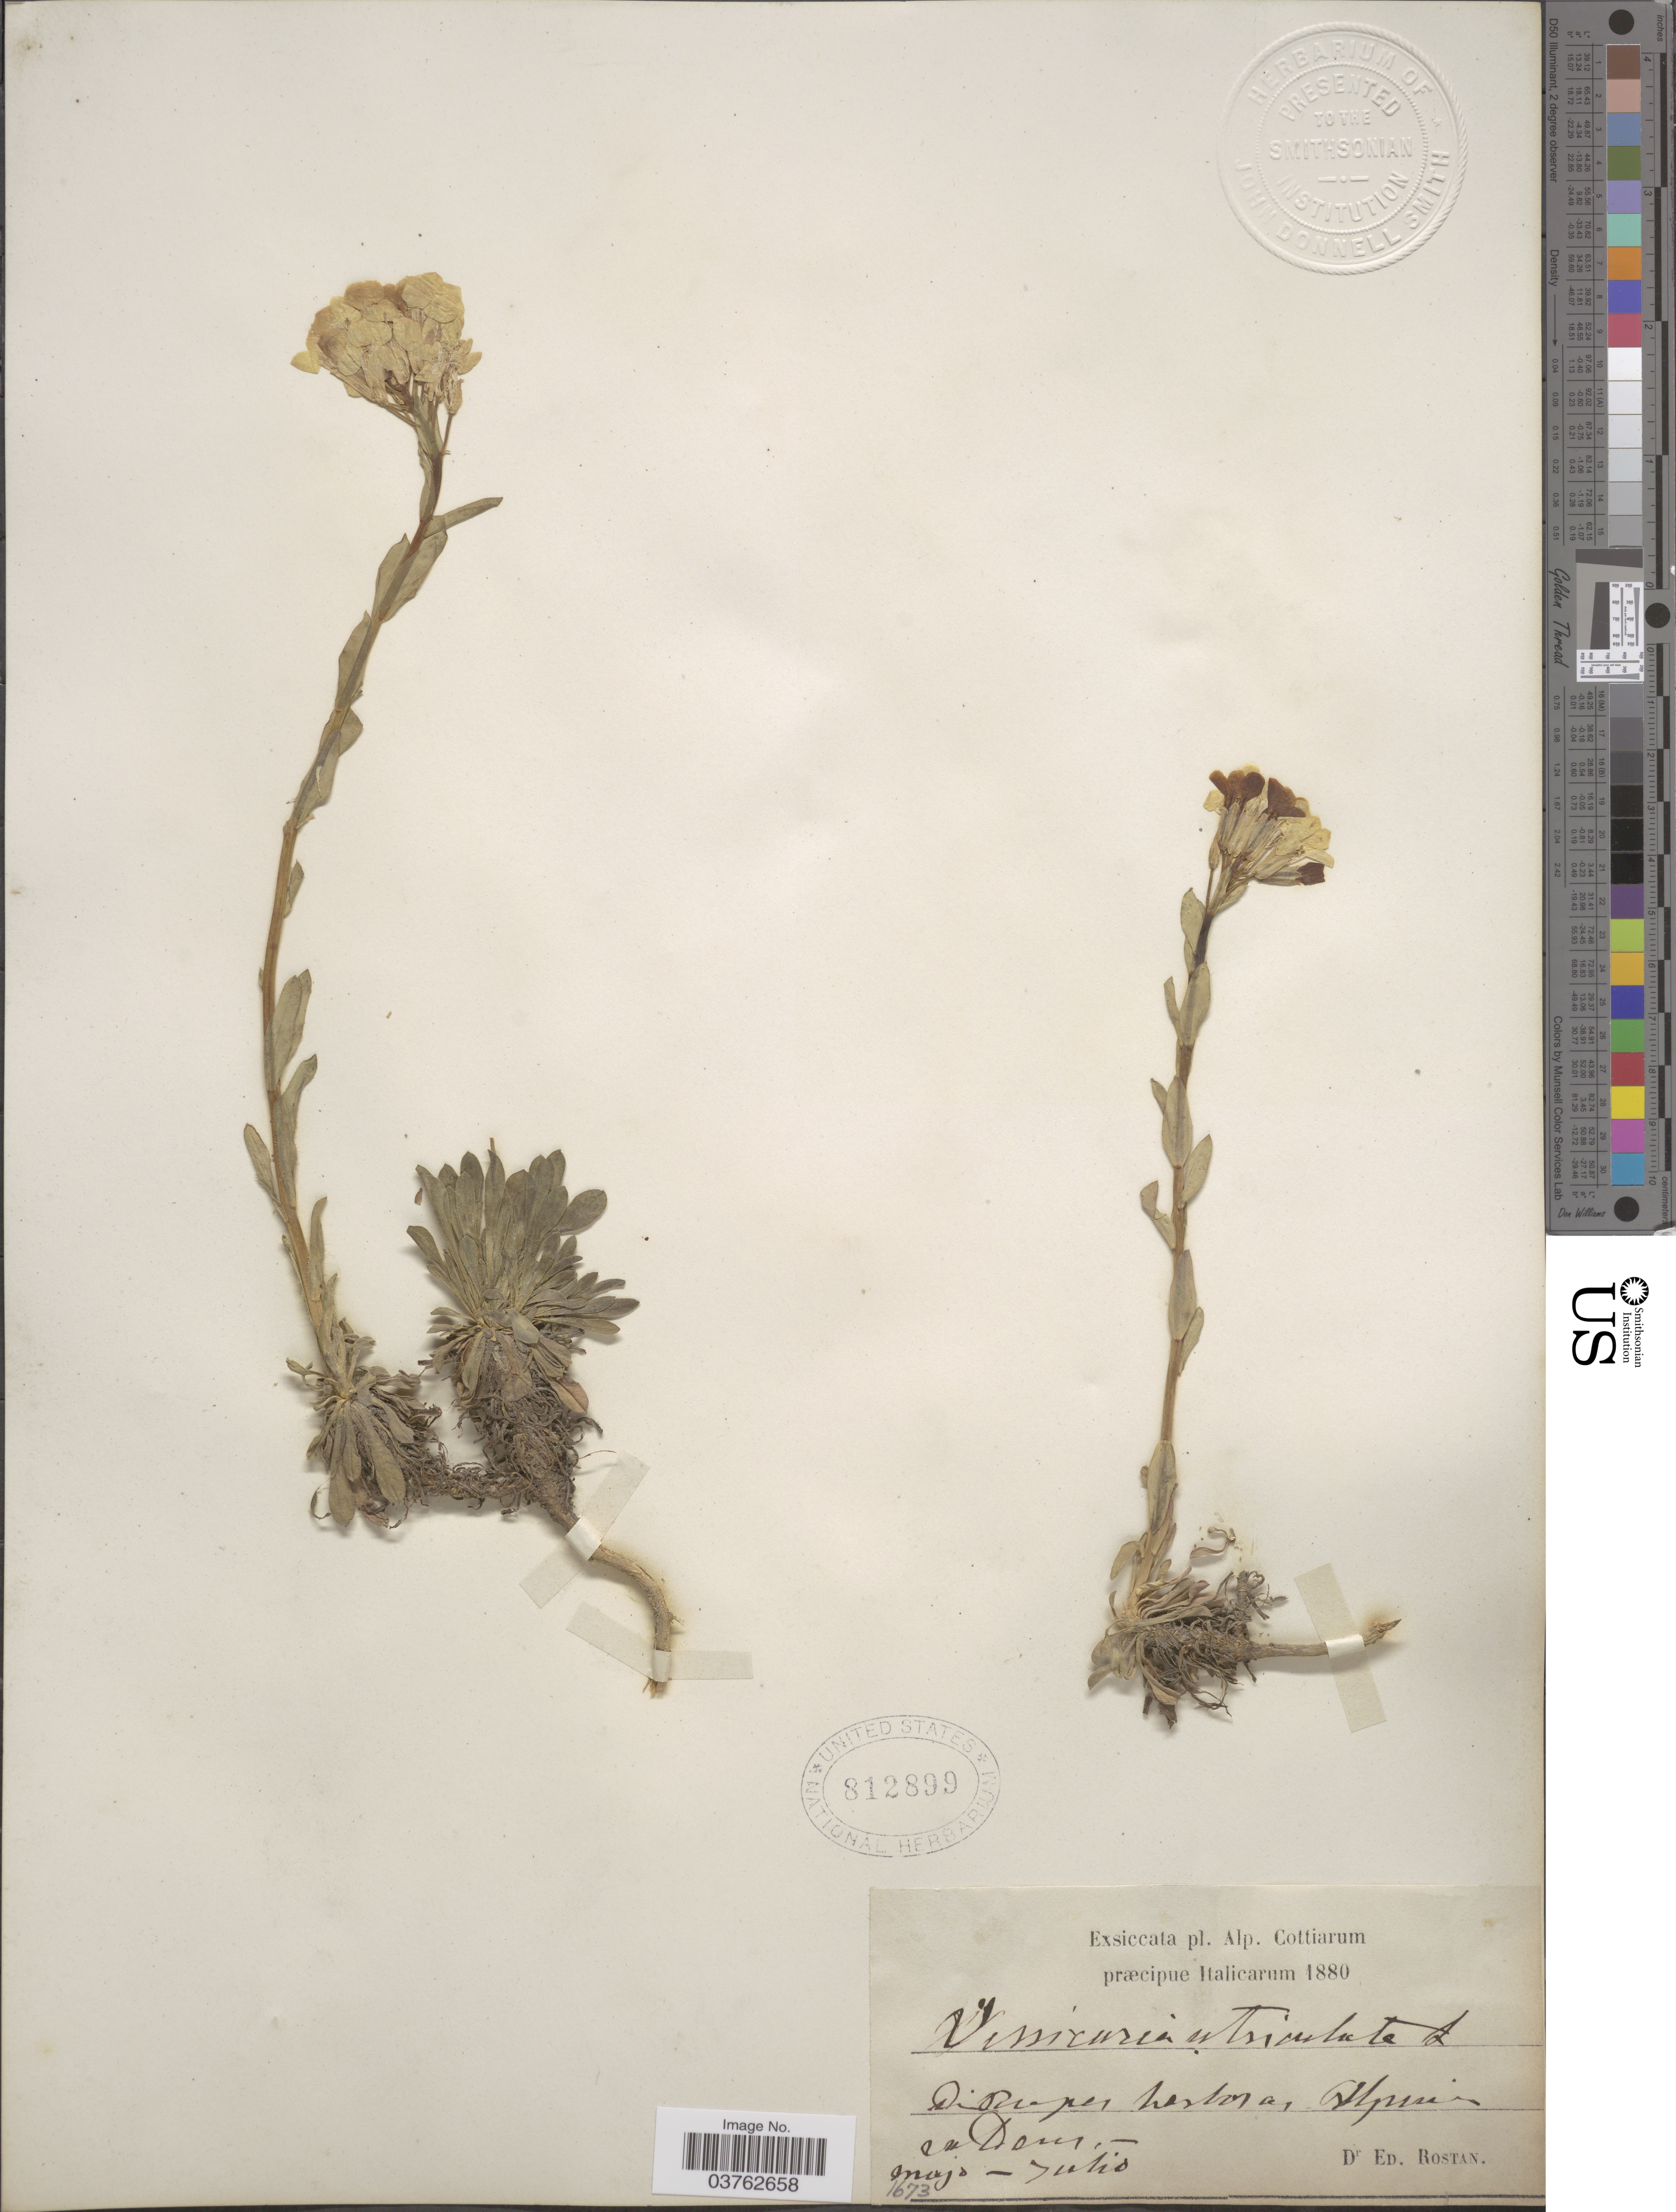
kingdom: Plantae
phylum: Tracheophyta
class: Magnoliopsida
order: Brassicales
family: Brassicaceae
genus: Physaria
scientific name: Physaria utriculata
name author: L.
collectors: E. Rostan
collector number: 1673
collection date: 1880-05/1880-07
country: Italy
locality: Alp. Cottiarum præcipue Italicarum. Dirupes herbosas Alpina vu Dour. [interpreted]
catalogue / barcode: US 812899